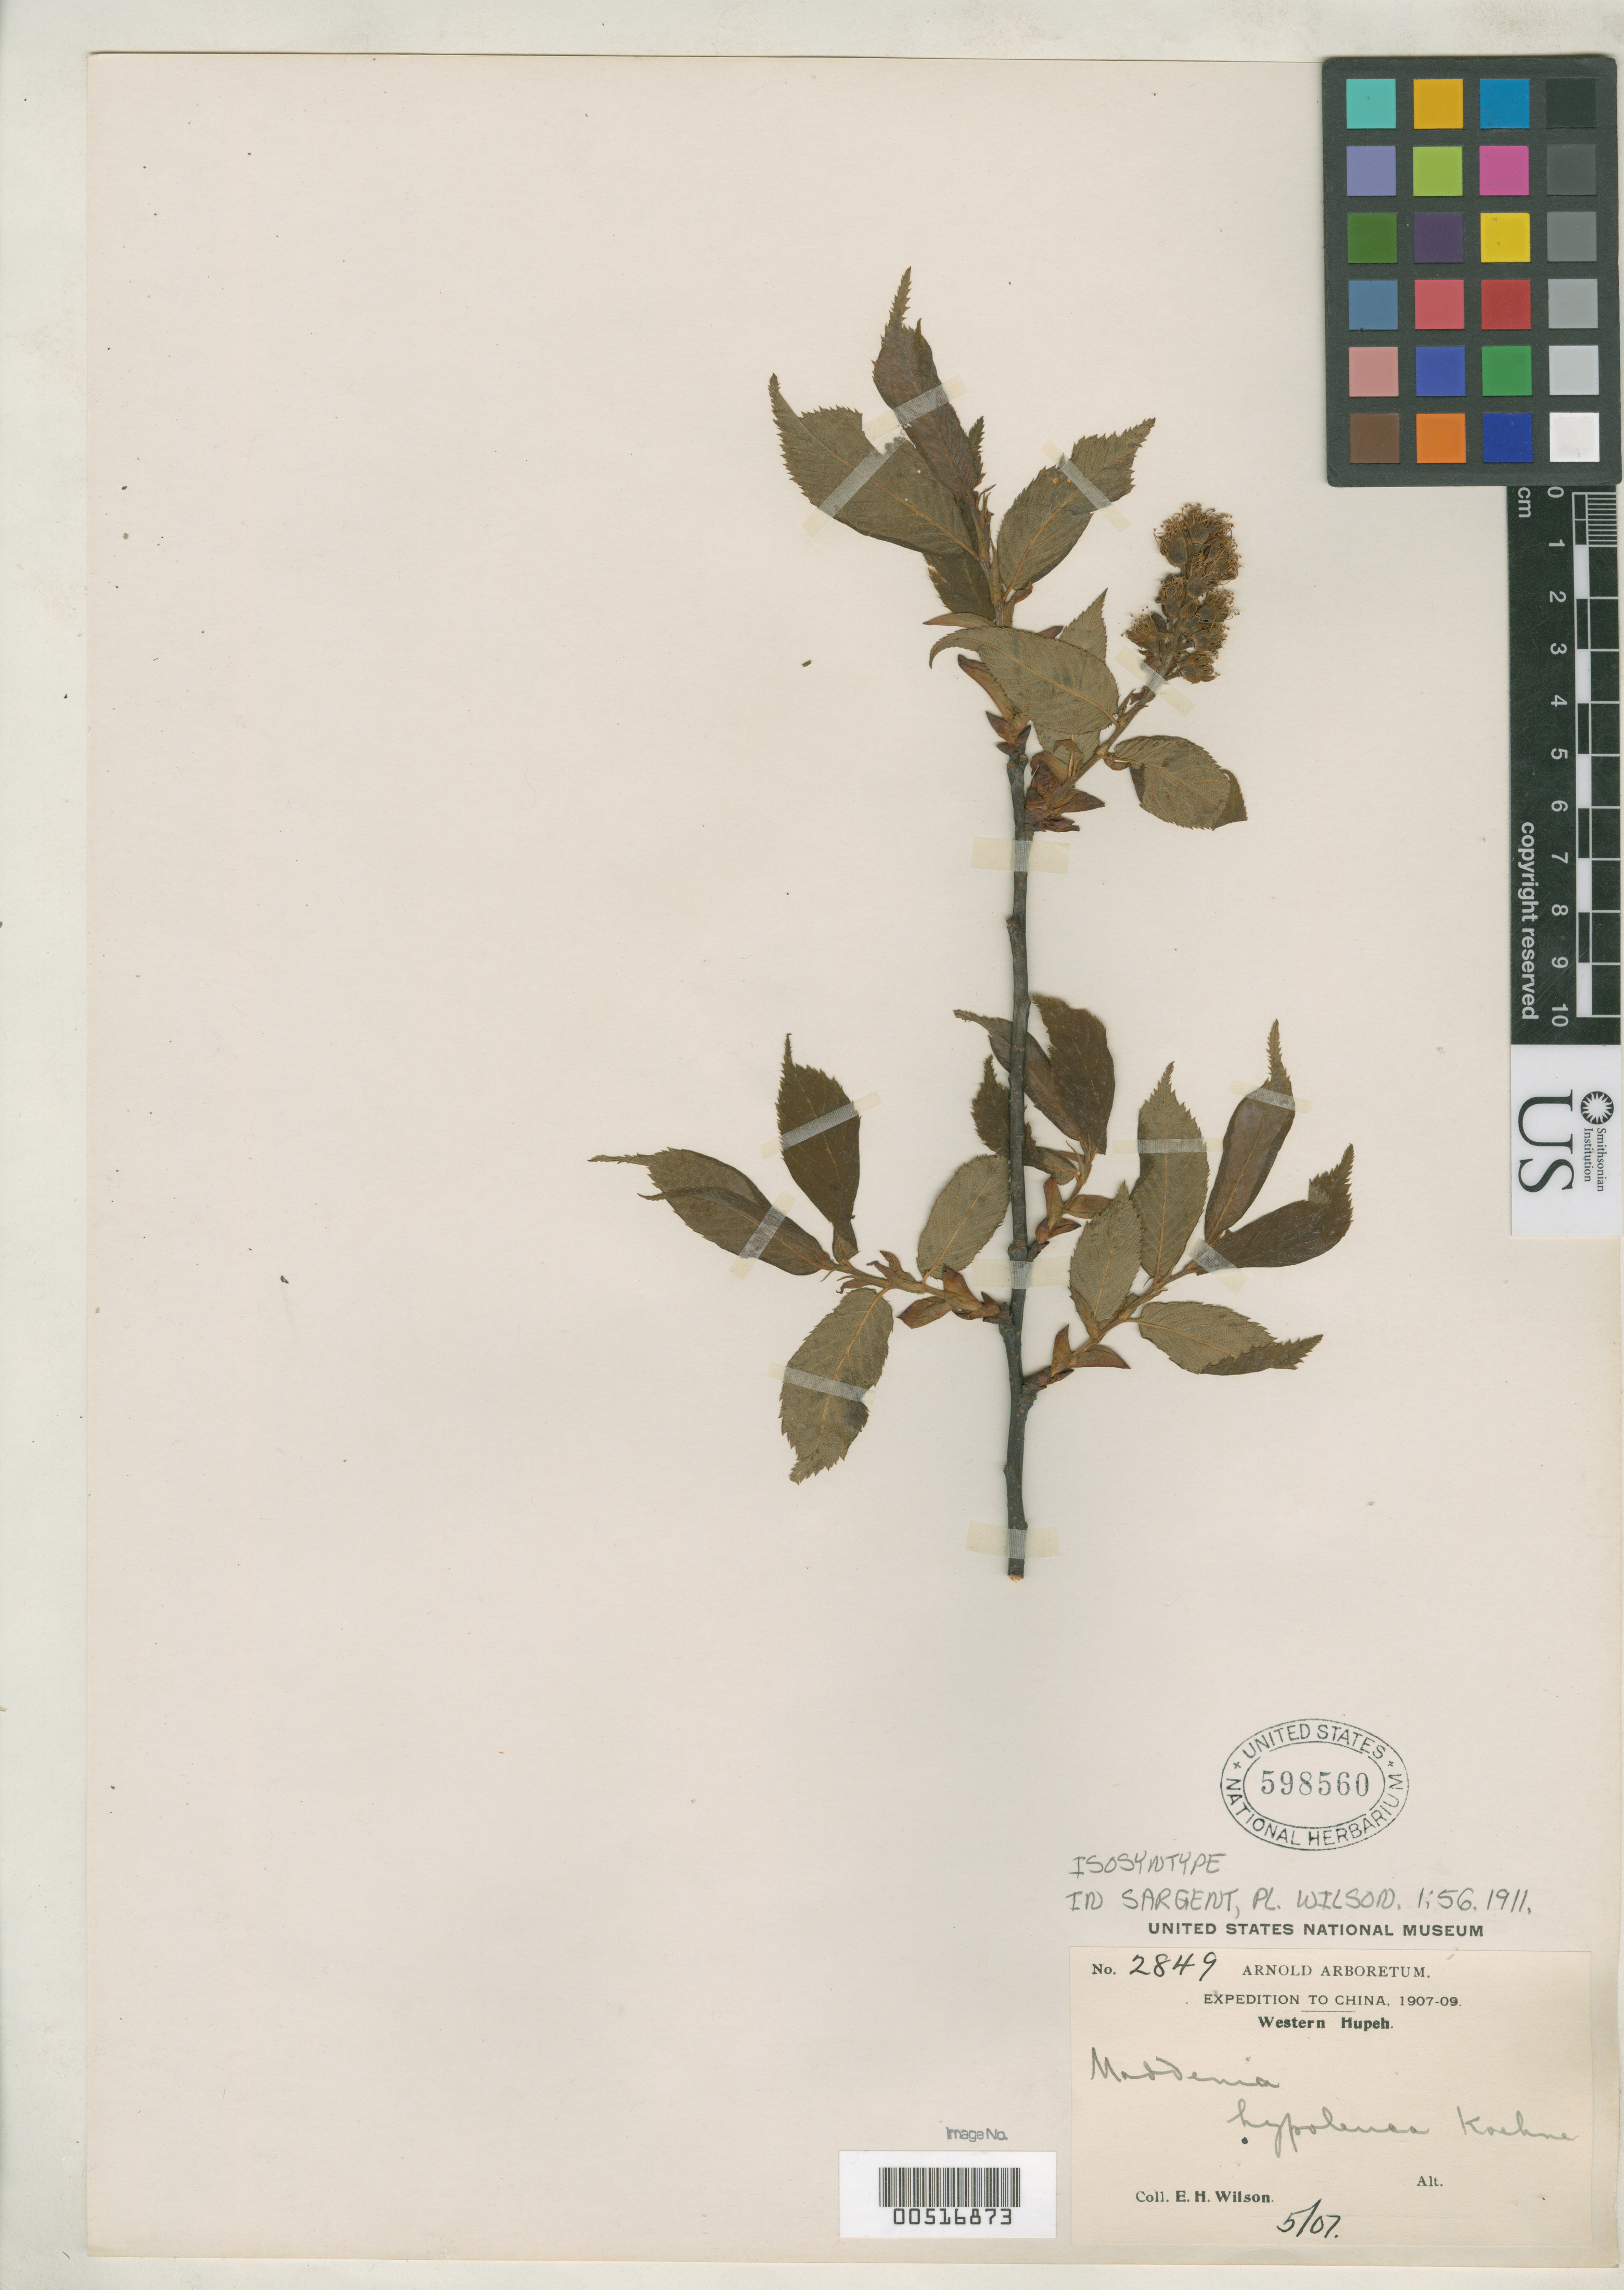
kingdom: Plantae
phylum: Tracheophyta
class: Magnoliopsida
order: Rosales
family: Rosaceae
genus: Maddenia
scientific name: Maddenia hypoleuca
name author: Koehne in Sarg.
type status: Isosyntype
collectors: E. H. Wilson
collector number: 2849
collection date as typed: May 1907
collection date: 1907-05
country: China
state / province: Hubei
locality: Western Hupeh.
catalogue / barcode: US 598560